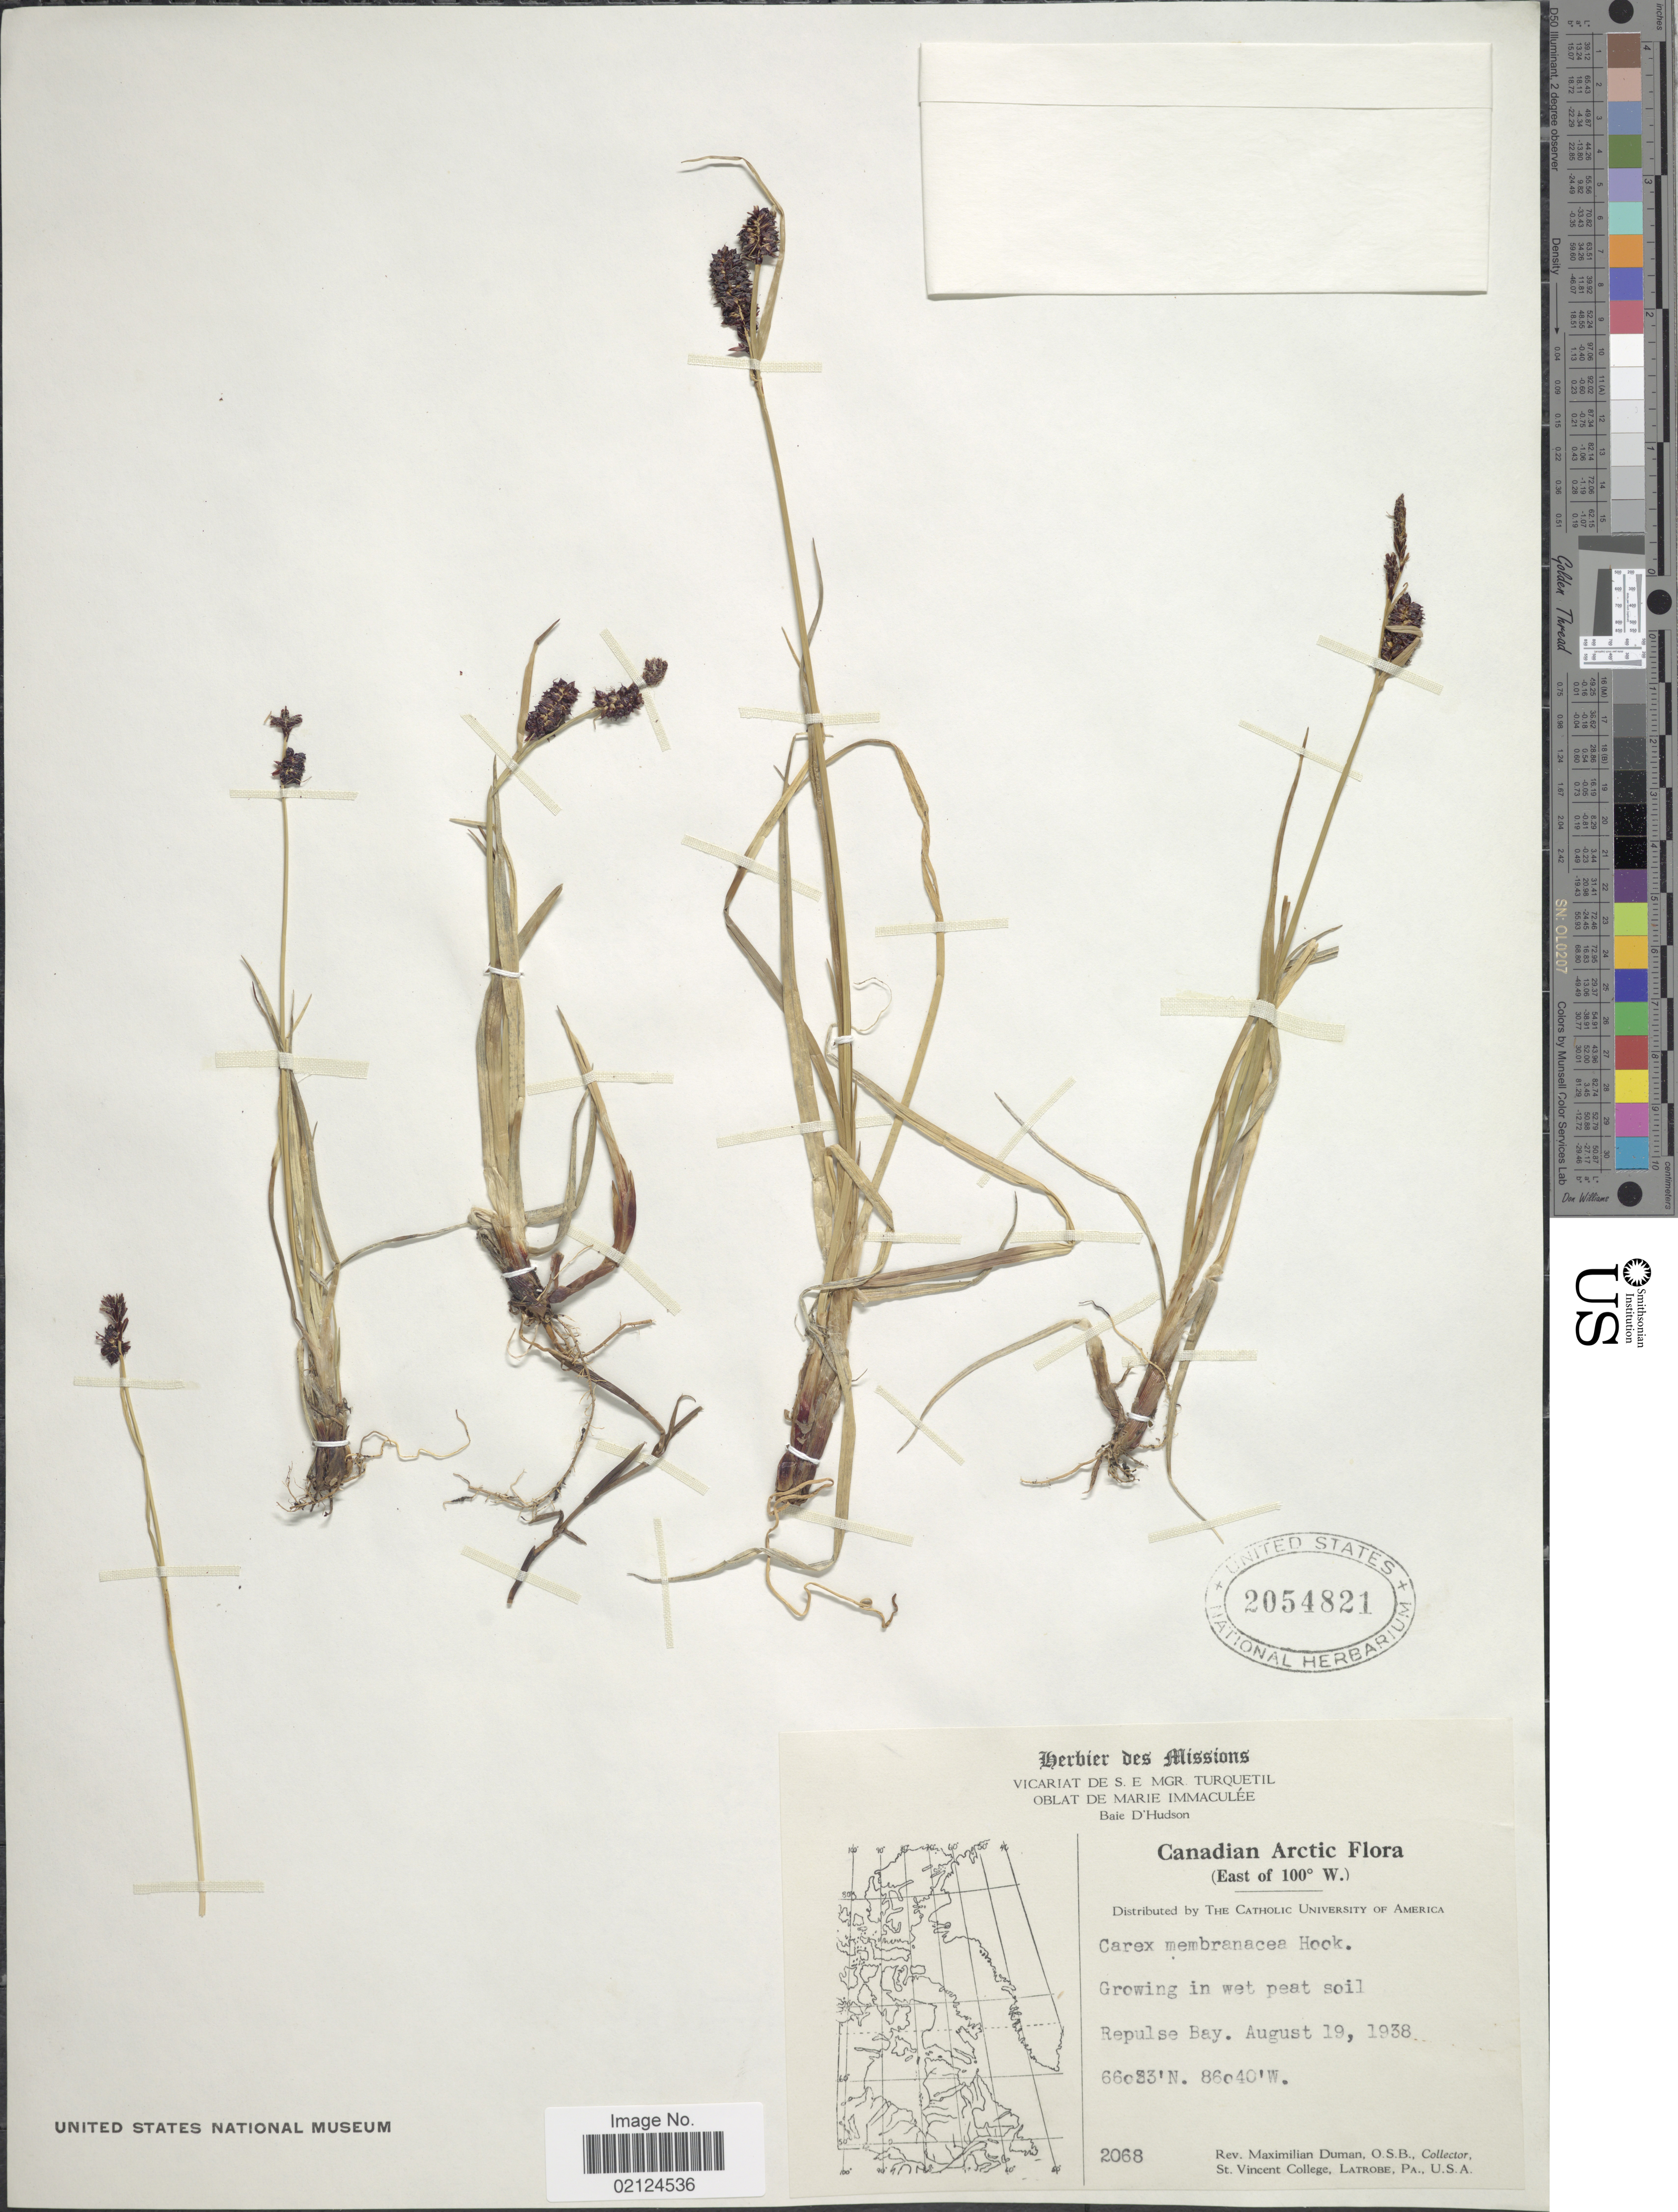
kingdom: Plantae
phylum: Tracheophyta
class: Liliopsida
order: Poales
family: Cyperaceae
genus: Carex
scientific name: Carex membranacea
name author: Hook.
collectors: M. Duman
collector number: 2068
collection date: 1938-08-19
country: Canada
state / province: Nunavut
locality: Canadian Arctic, Repulse Bay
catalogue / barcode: US 2054821